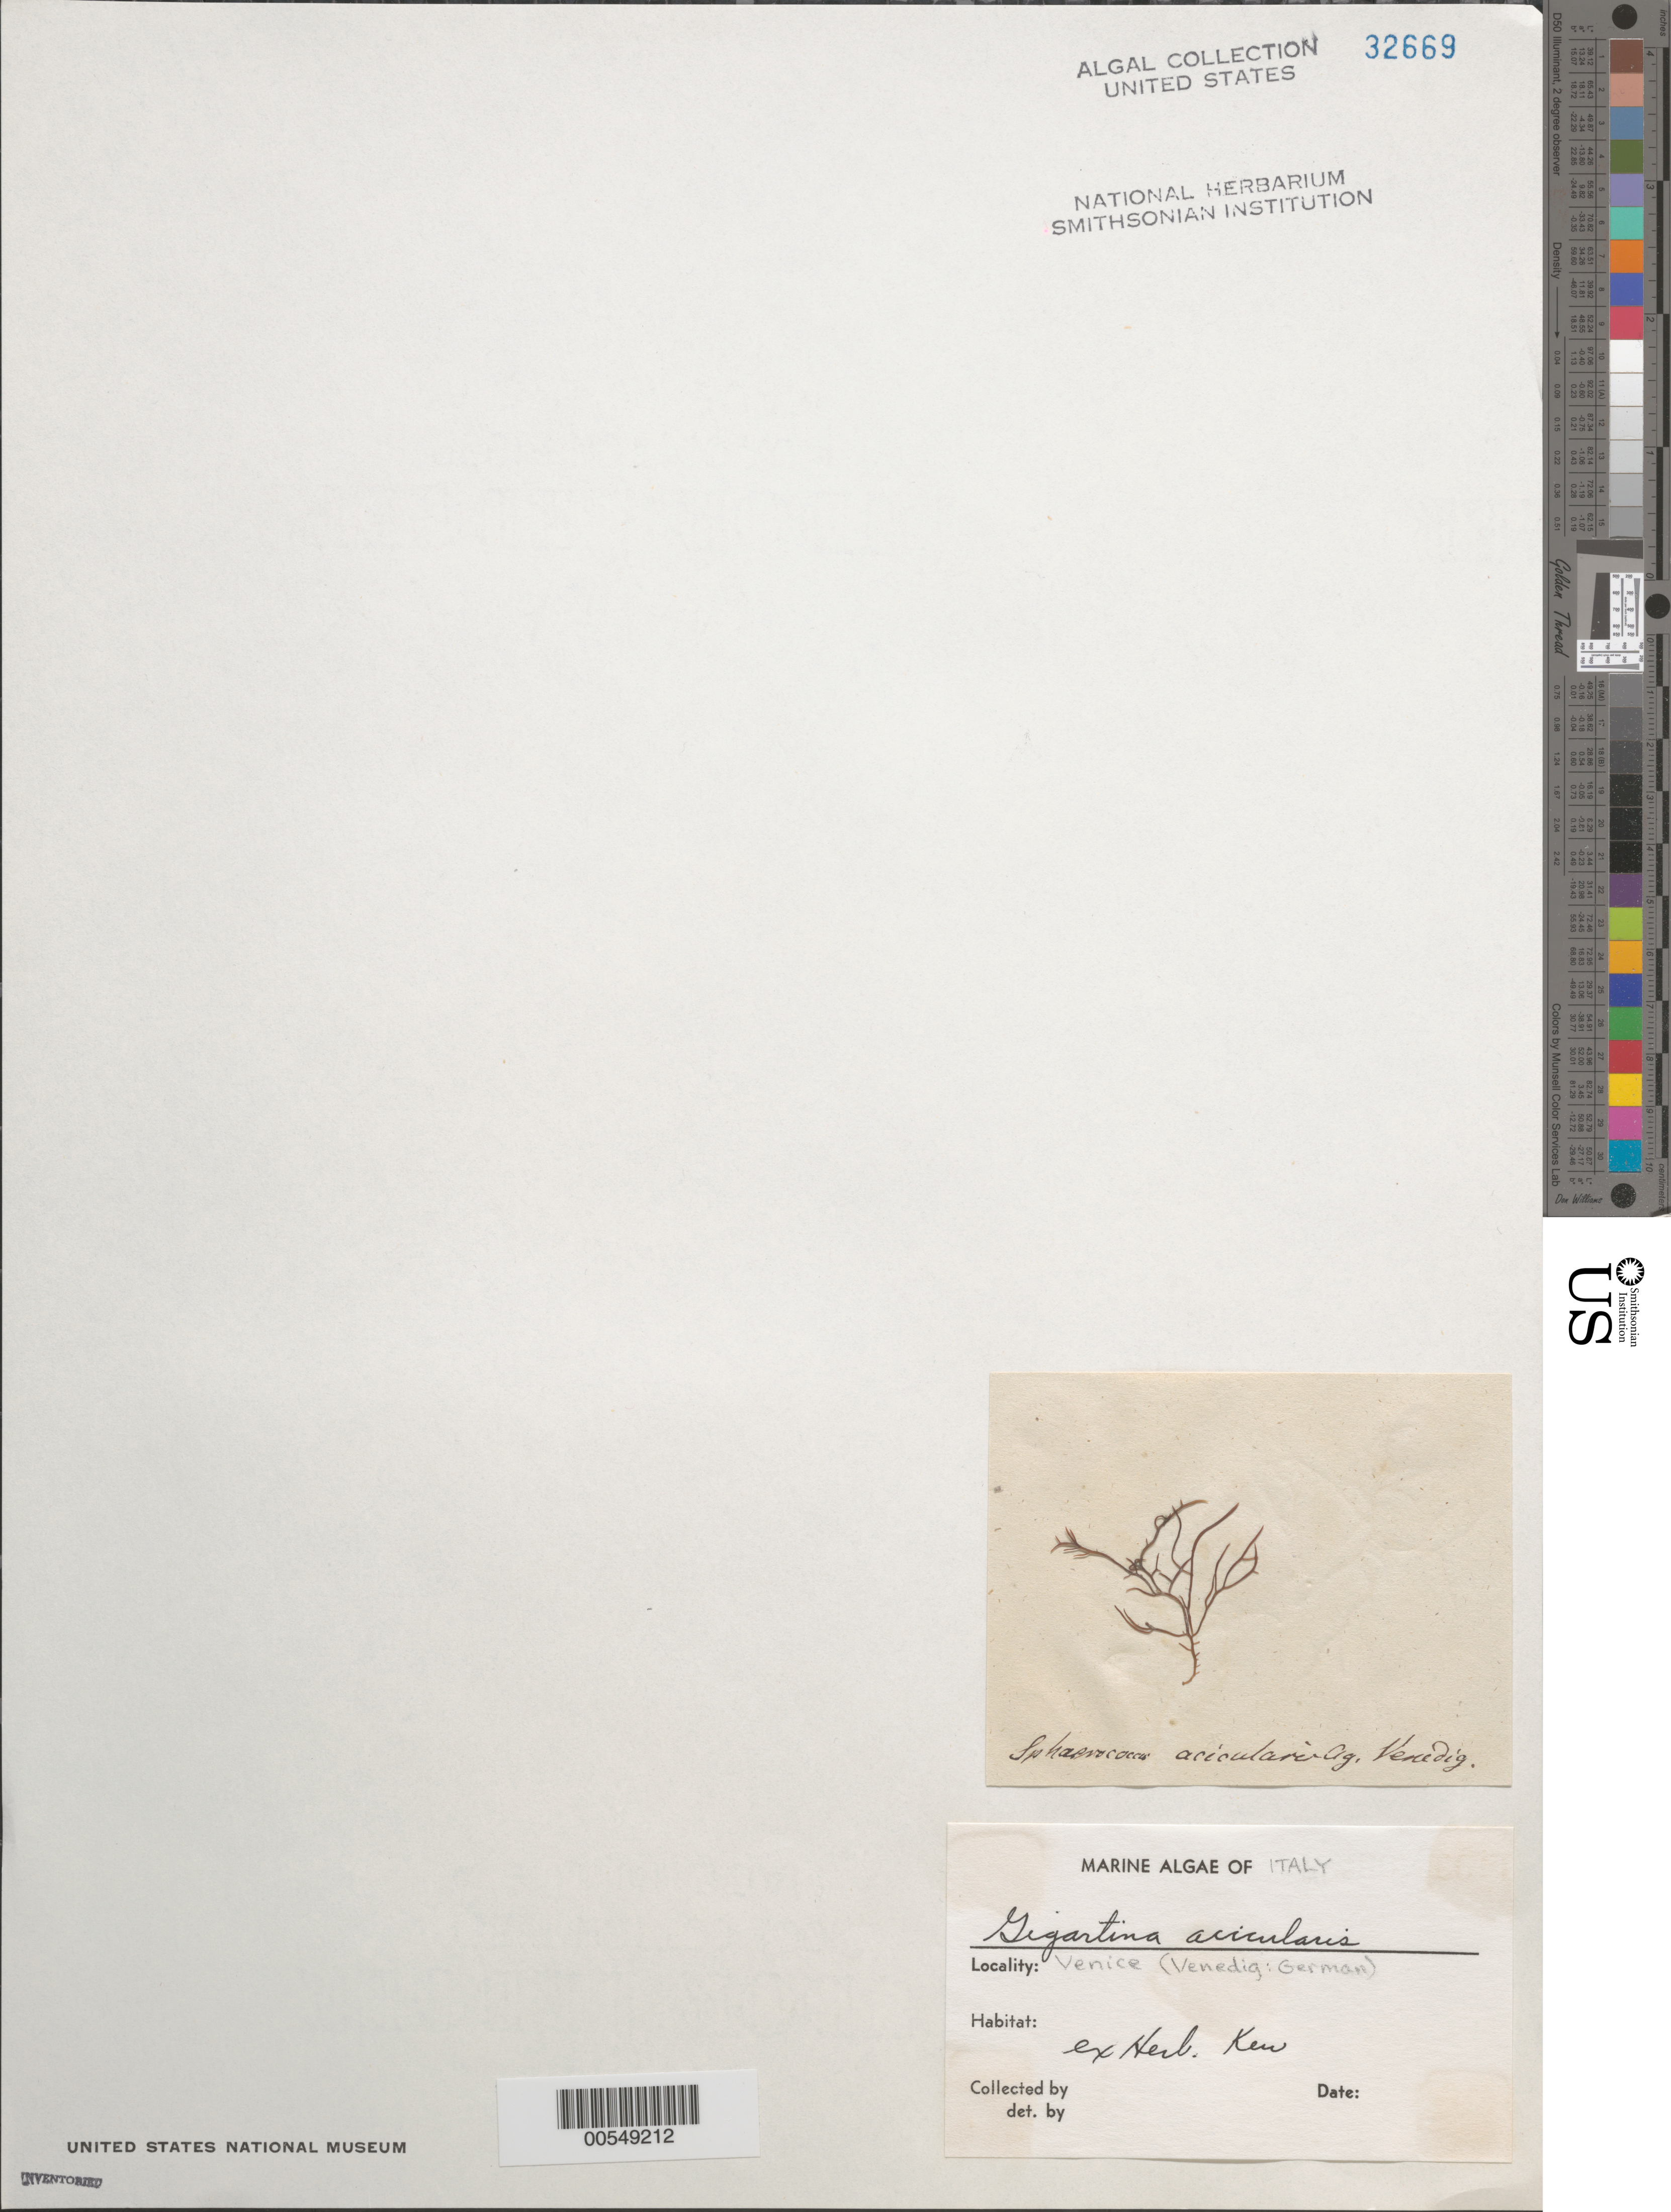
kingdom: Plantae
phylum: Rhodophyta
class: Florideophyceae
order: Gigartinales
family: Gigartinaceae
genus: Chondracanthus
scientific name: Chondracanthus acicularis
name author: (Roth) Fredericq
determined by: Algae name updating Project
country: Italy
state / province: Veneto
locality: Venice (venedig), venezia province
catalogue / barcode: US 32669